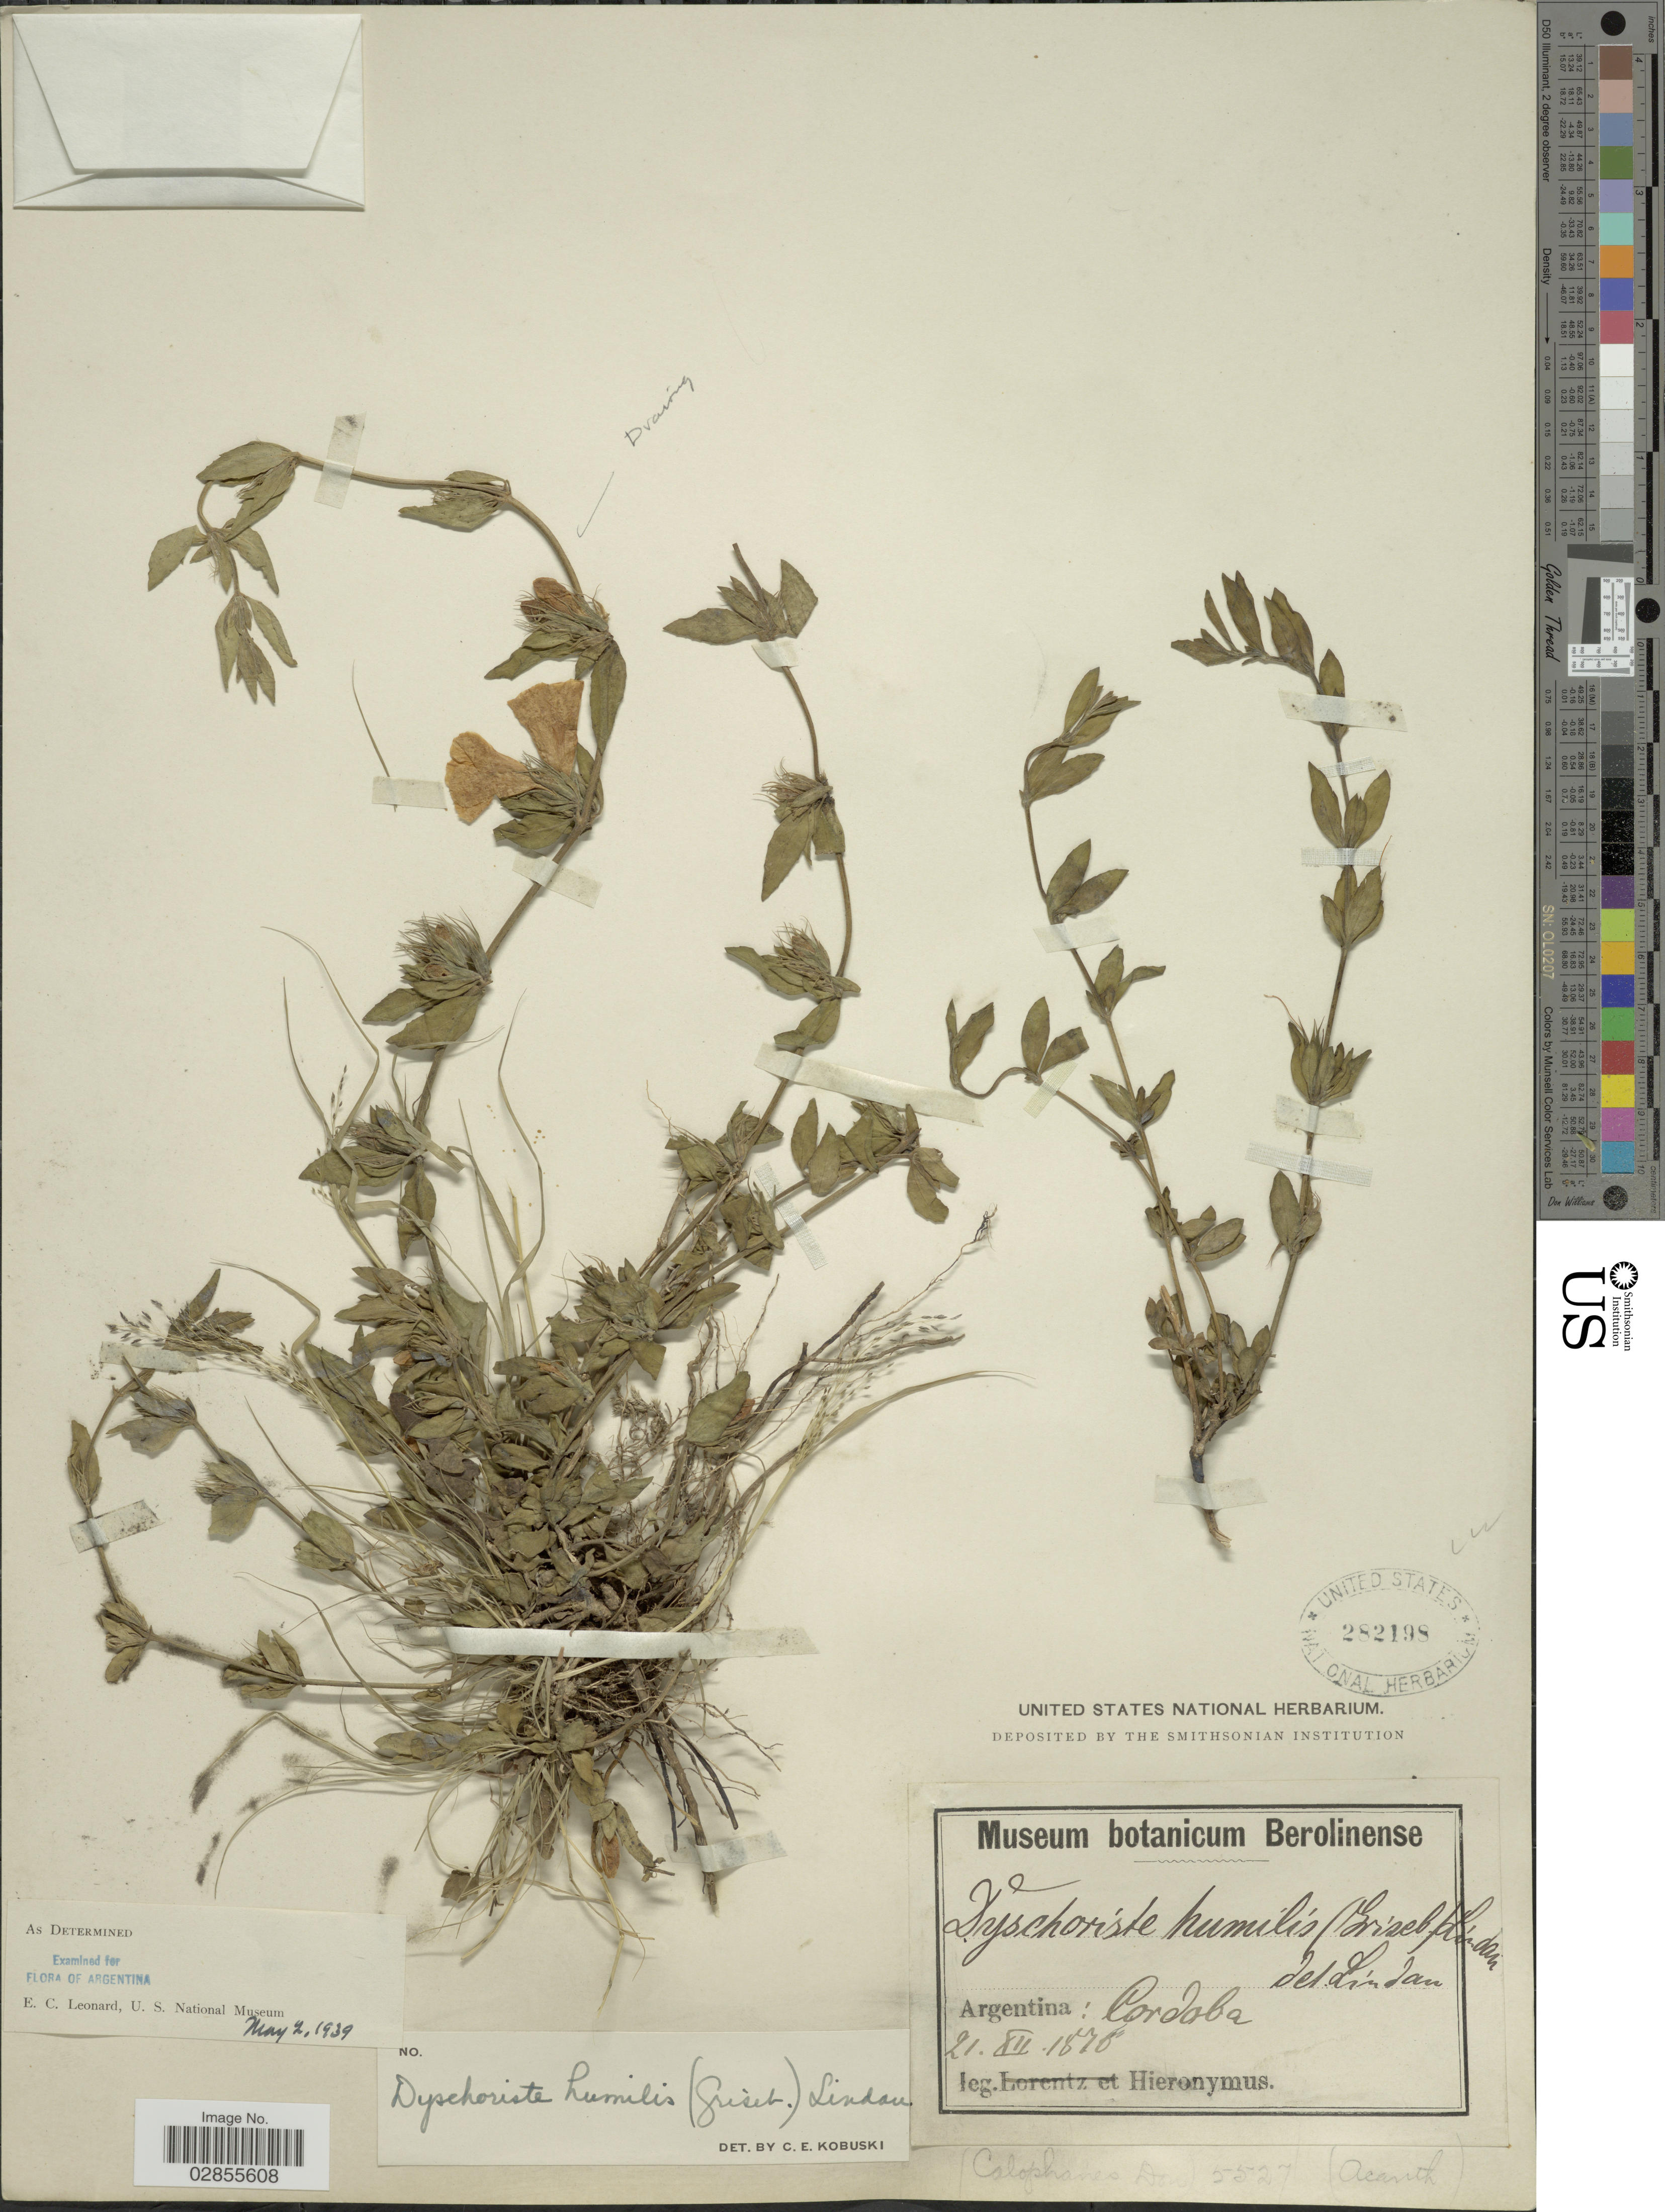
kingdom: Plantae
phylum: Tracheophyta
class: Magnoliopsida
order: Lamiales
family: Acanthaceae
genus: Dyschoriste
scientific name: Dyschoriste humilis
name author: Lindau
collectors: -. Hieronymus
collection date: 1878-12-21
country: Argentina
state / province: Cordoba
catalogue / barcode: US 282198